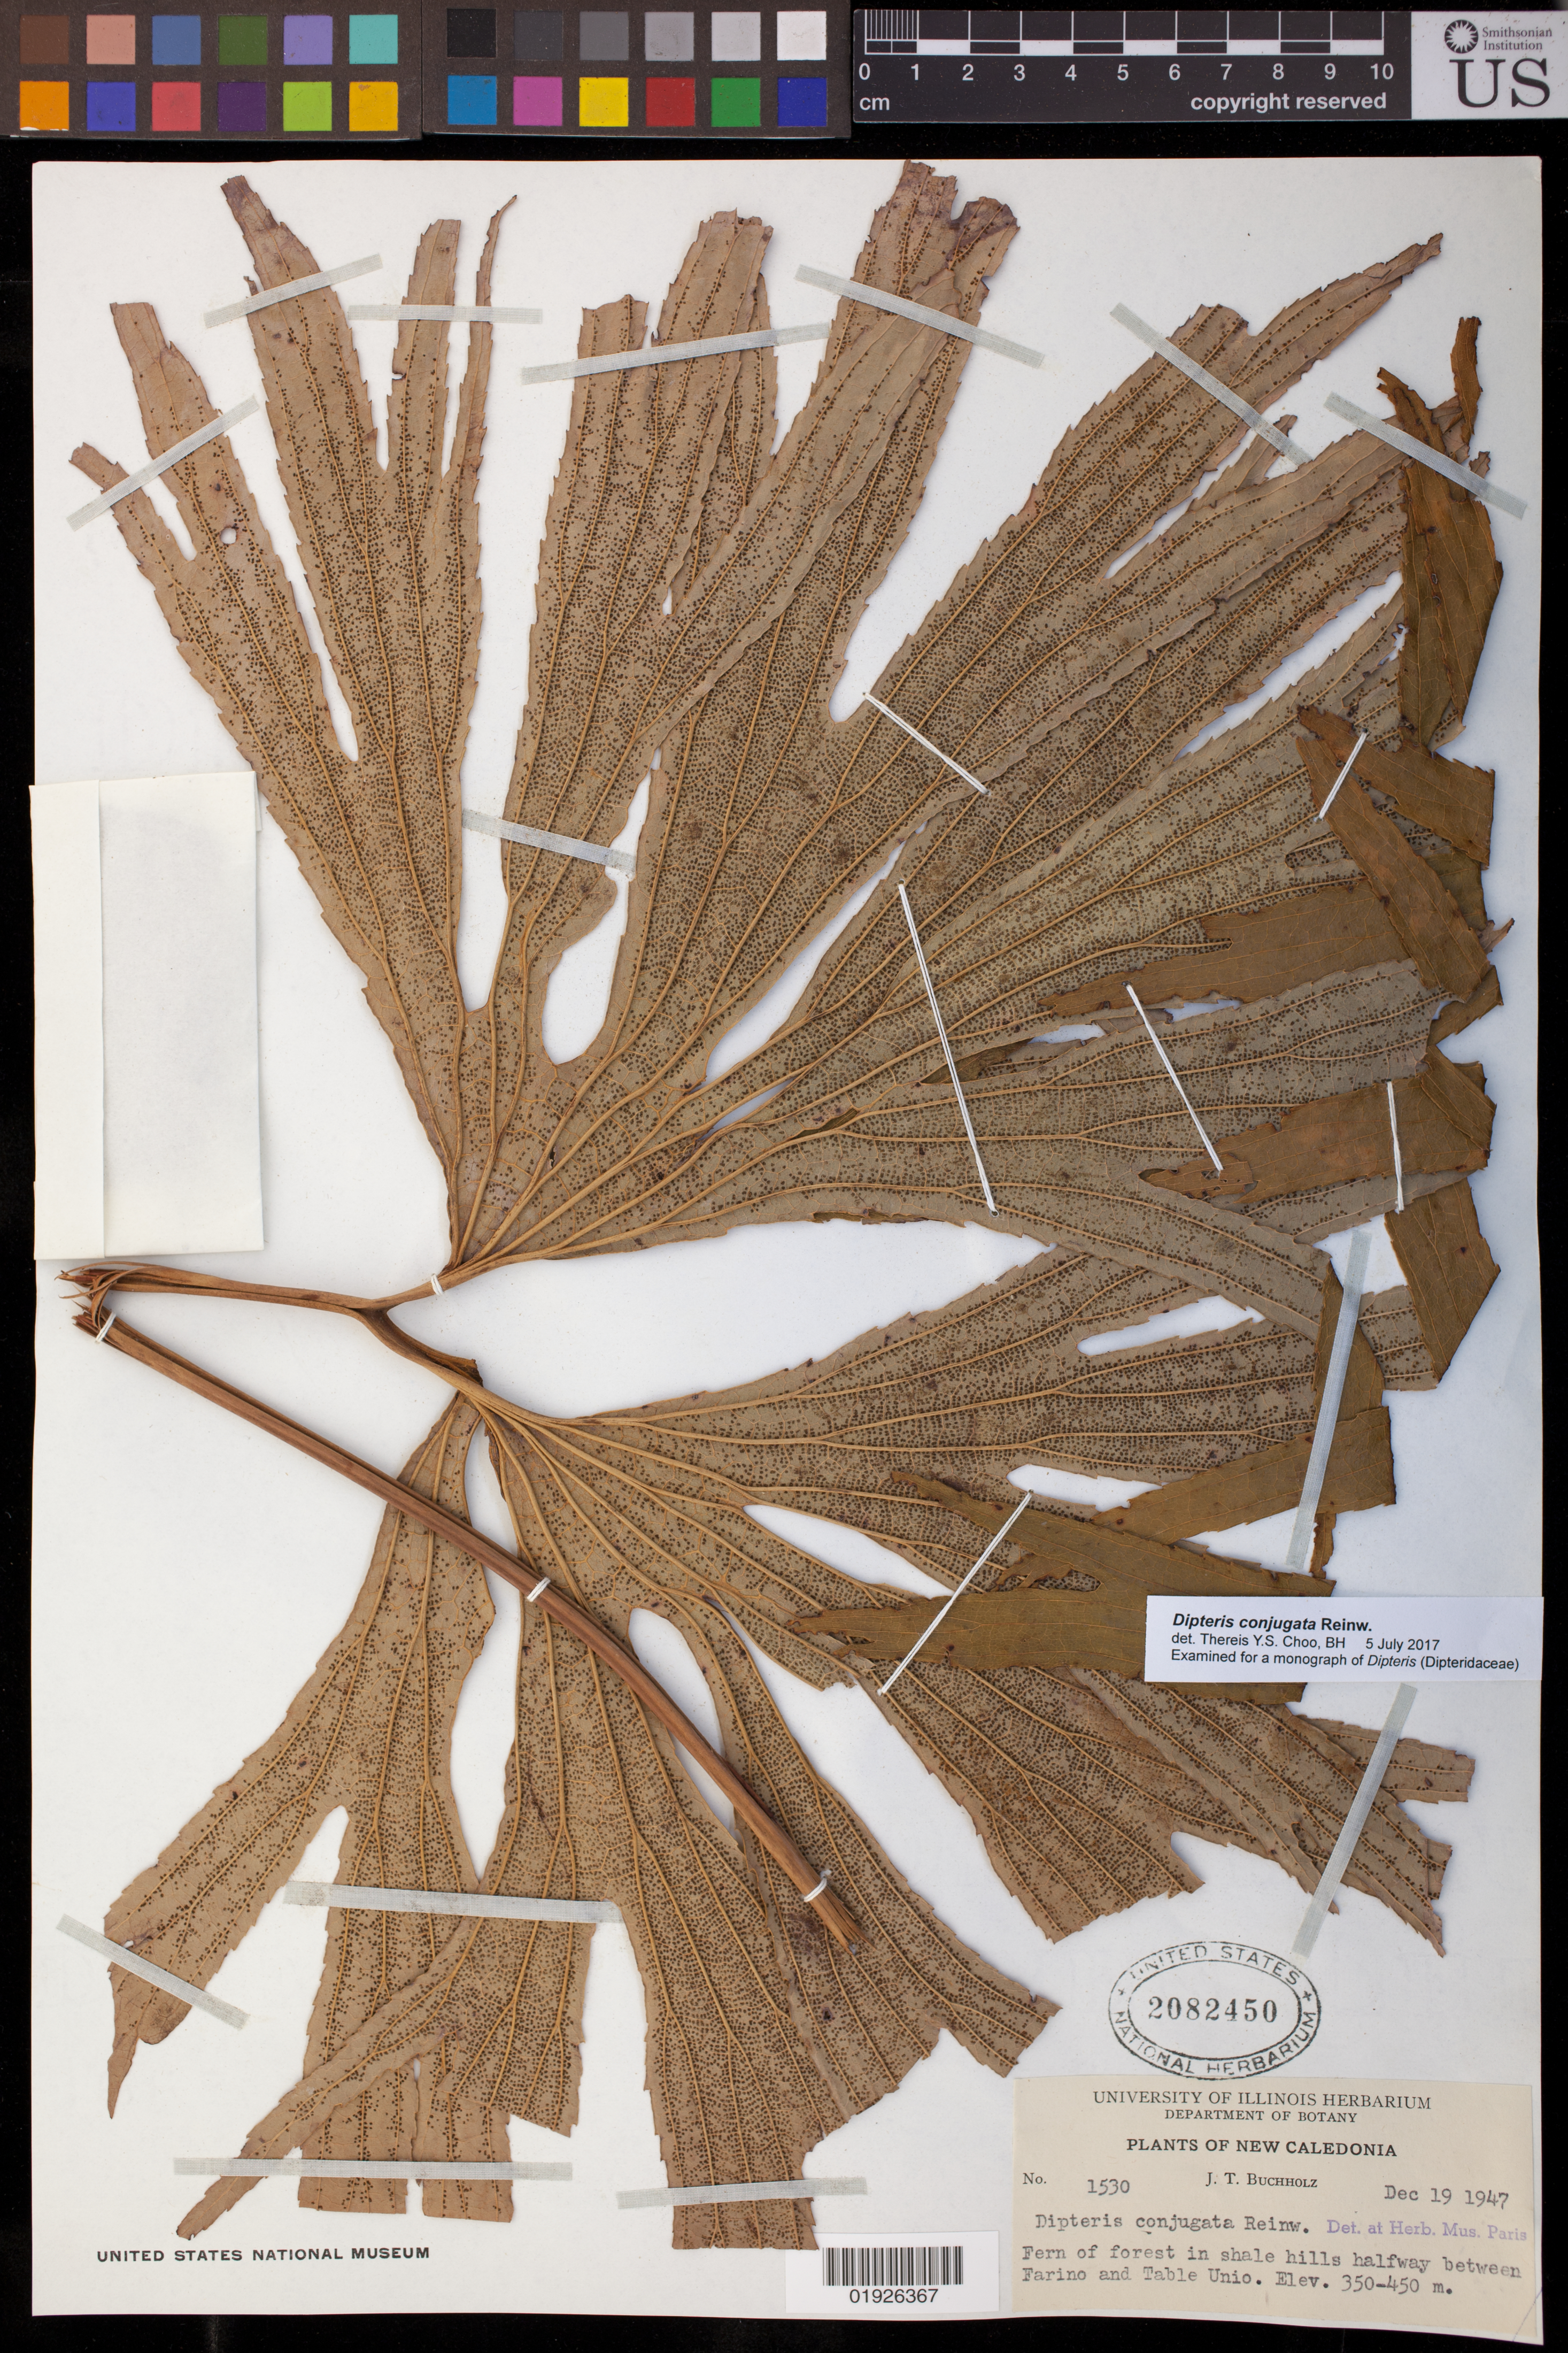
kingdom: Plantae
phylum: Tracheophyta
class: Polypodiopsida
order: Gleicheniales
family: Dipteridaceae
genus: Dipteris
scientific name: Dipteris conjugata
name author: Reinw.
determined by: Choo, Thereis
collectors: J. T. Buchholz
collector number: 1530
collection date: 1947-12-19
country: New Caledonia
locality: In forest of shale hills half way between Farino and Table Unio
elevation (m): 350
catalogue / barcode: US 2082450